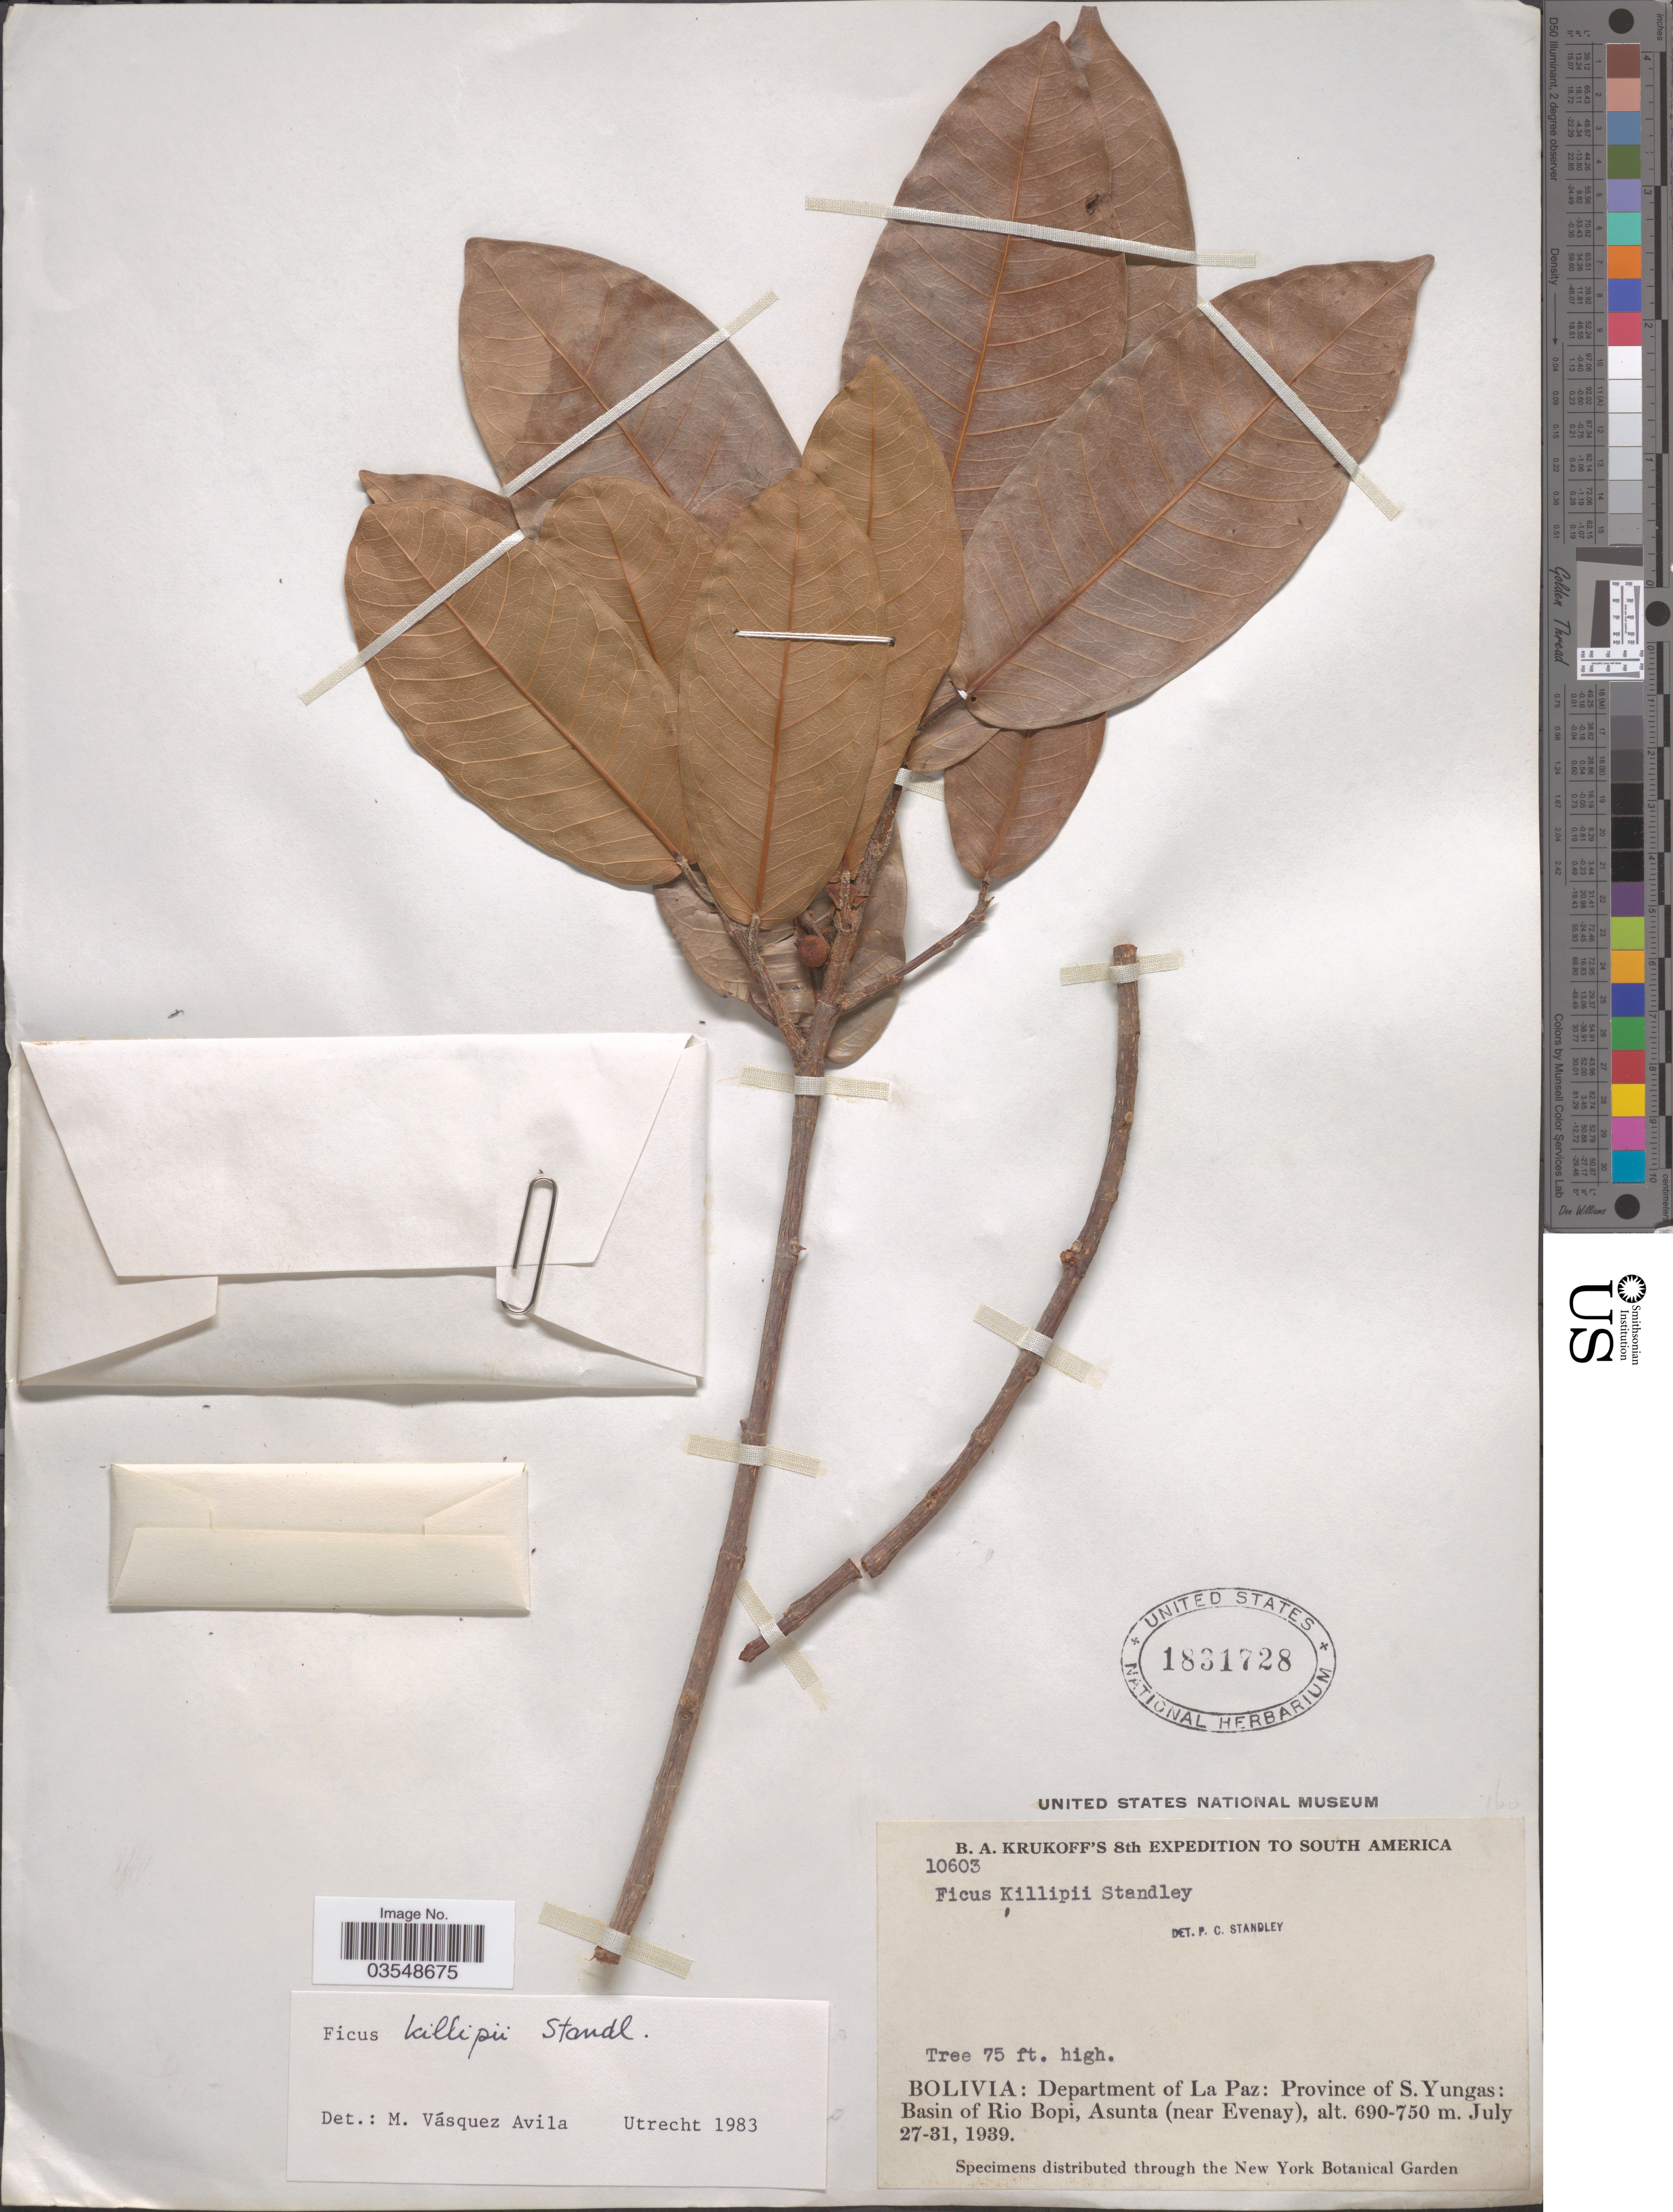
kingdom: Plantae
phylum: Tracheophyta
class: Magnoliopsida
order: Rosales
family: Moraceae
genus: Ficus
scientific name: Ficus killipii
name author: Standl. in J.F. Macbr.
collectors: B. A. Krukoff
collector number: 10603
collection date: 1939-07-27/1939-07-31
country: Bolivia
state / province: La Paz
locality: Department of La Paz: Province of S. Yungas: Basin of Rio Bopi, Asunta (near Evenay).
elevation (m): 690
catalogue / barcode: US 1831728